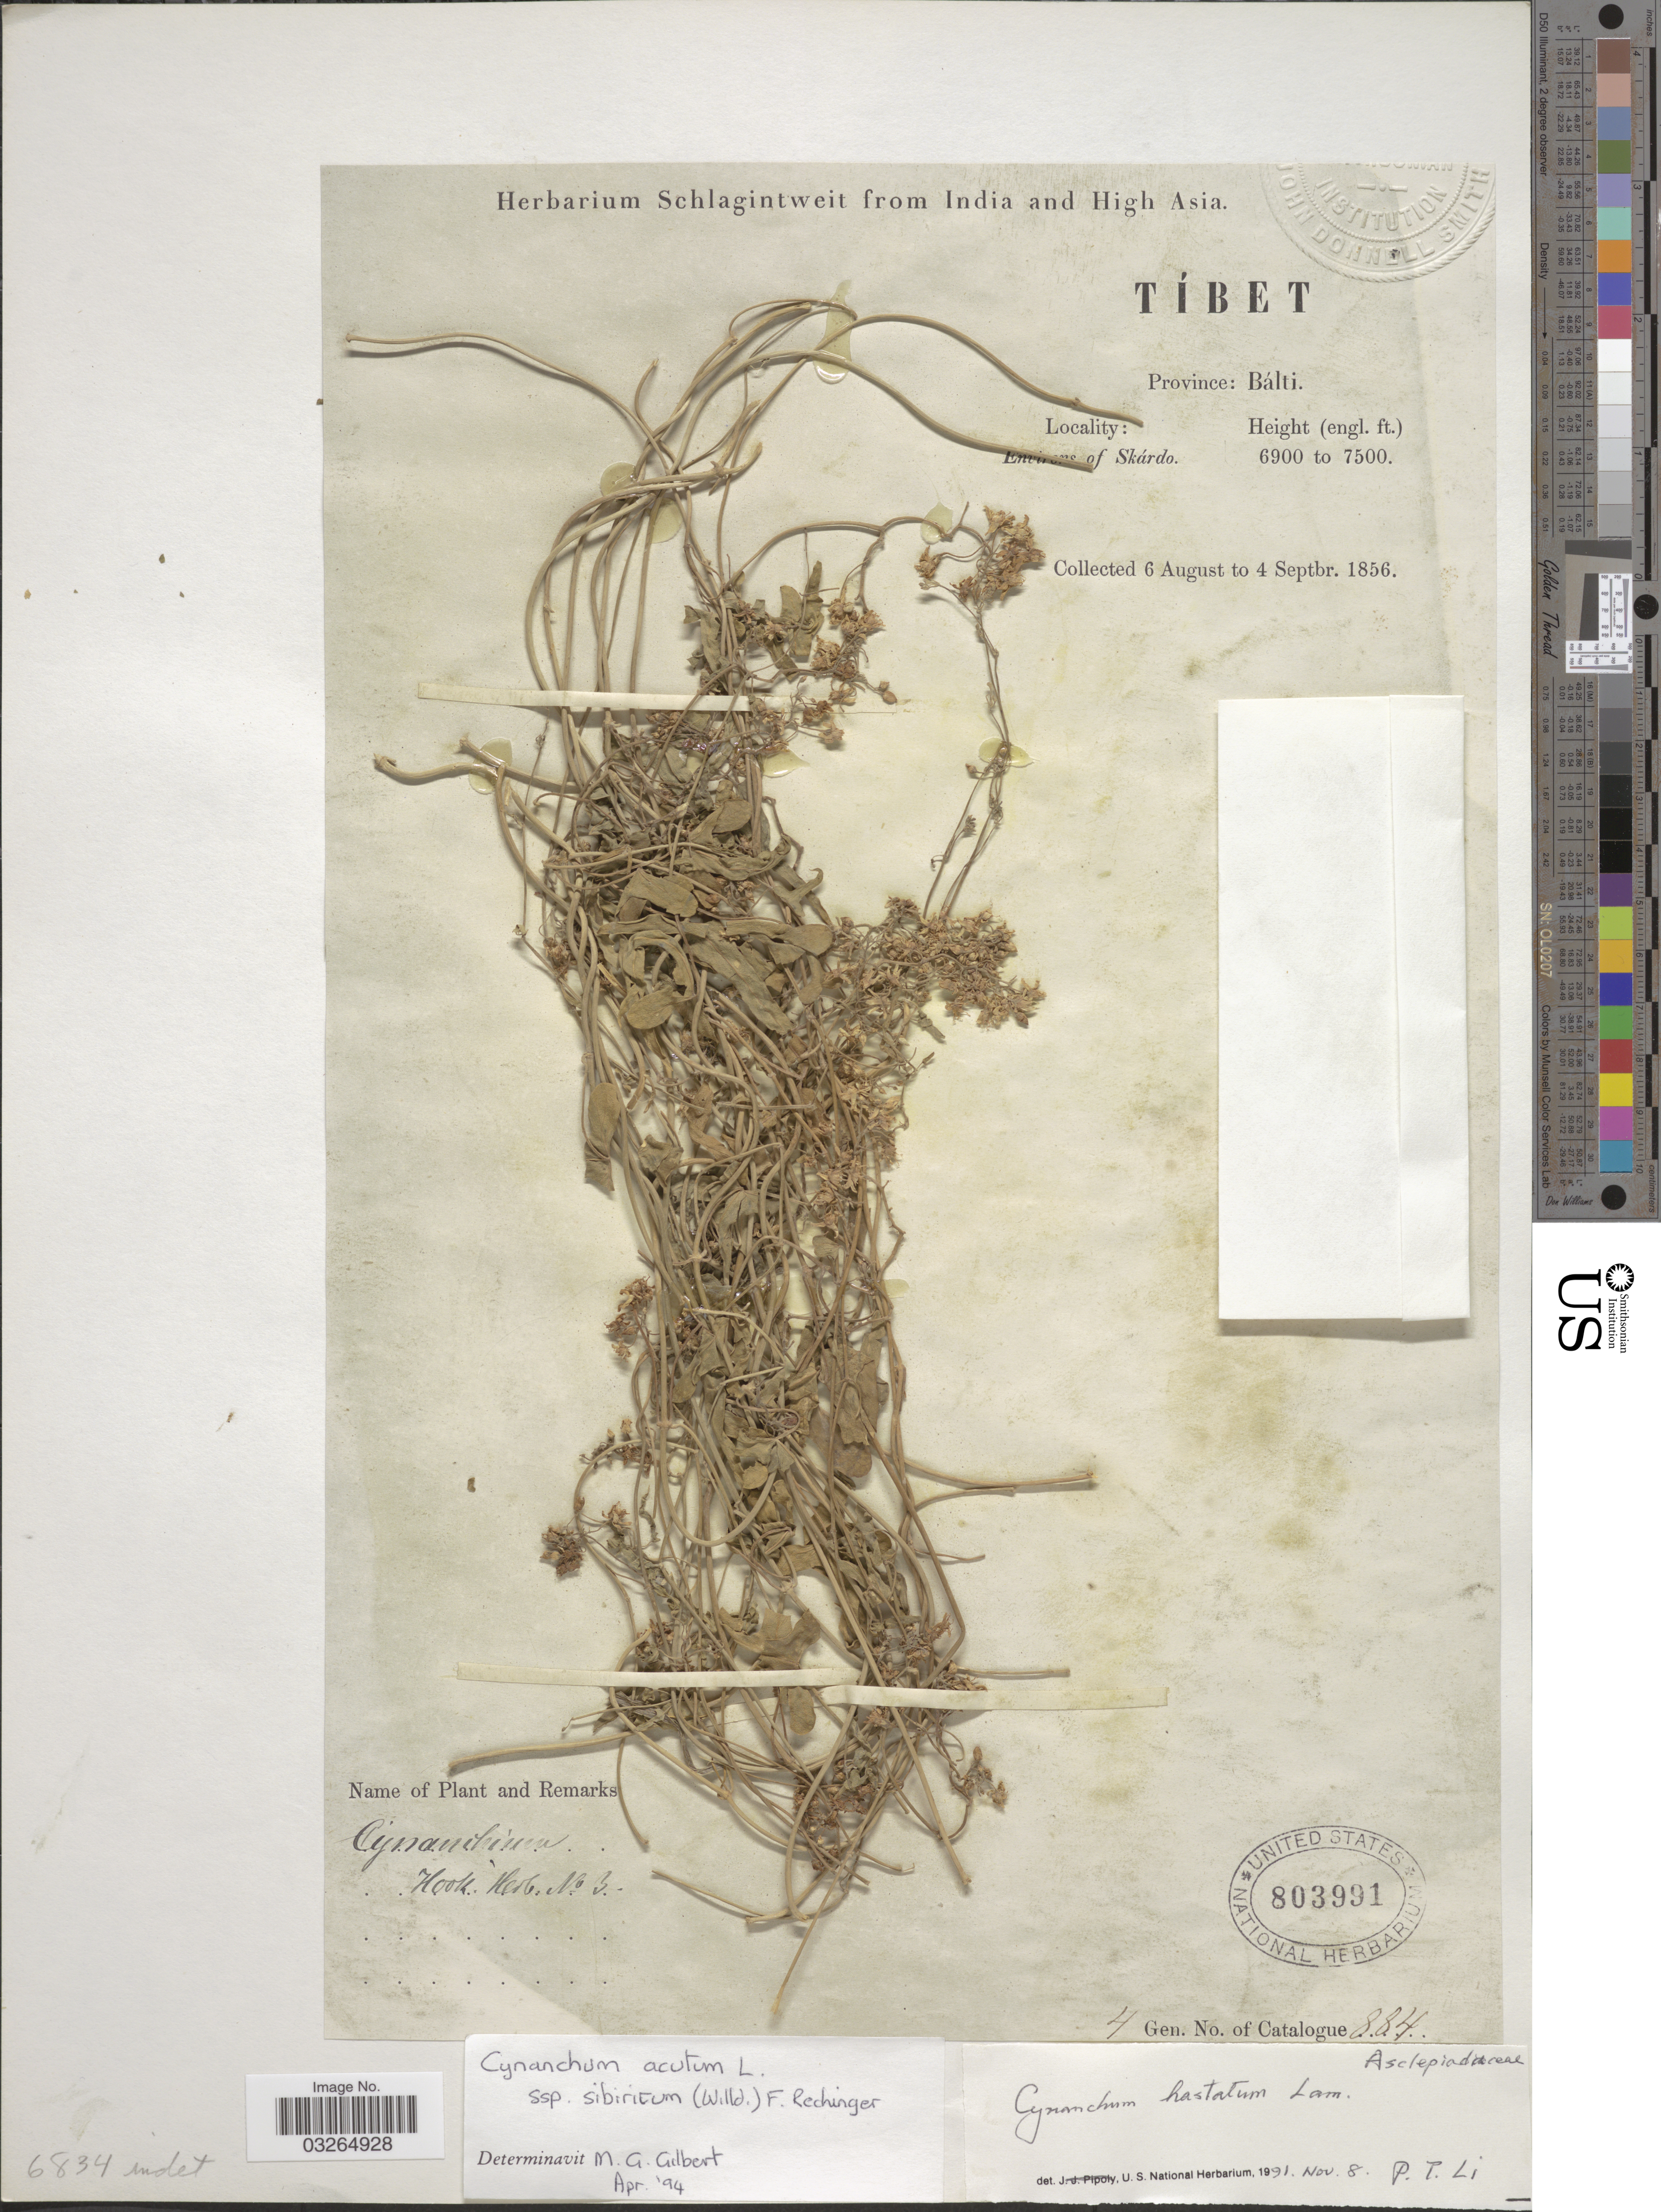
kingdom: Plantae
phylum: Tracheophyta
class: Magnoliopsida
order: Gentianales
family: Apocynaceae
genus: Cynanchum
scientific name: Cynanchum sibiricum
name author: Willd.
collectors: ex herb. Schlagintweit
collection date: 1856-08-06/1856-09-04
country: China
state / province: Xizang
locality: Tíbet. Province: Bálti. Env [illegible text] of Skárdo.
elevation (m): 2103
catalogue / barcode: US 803991